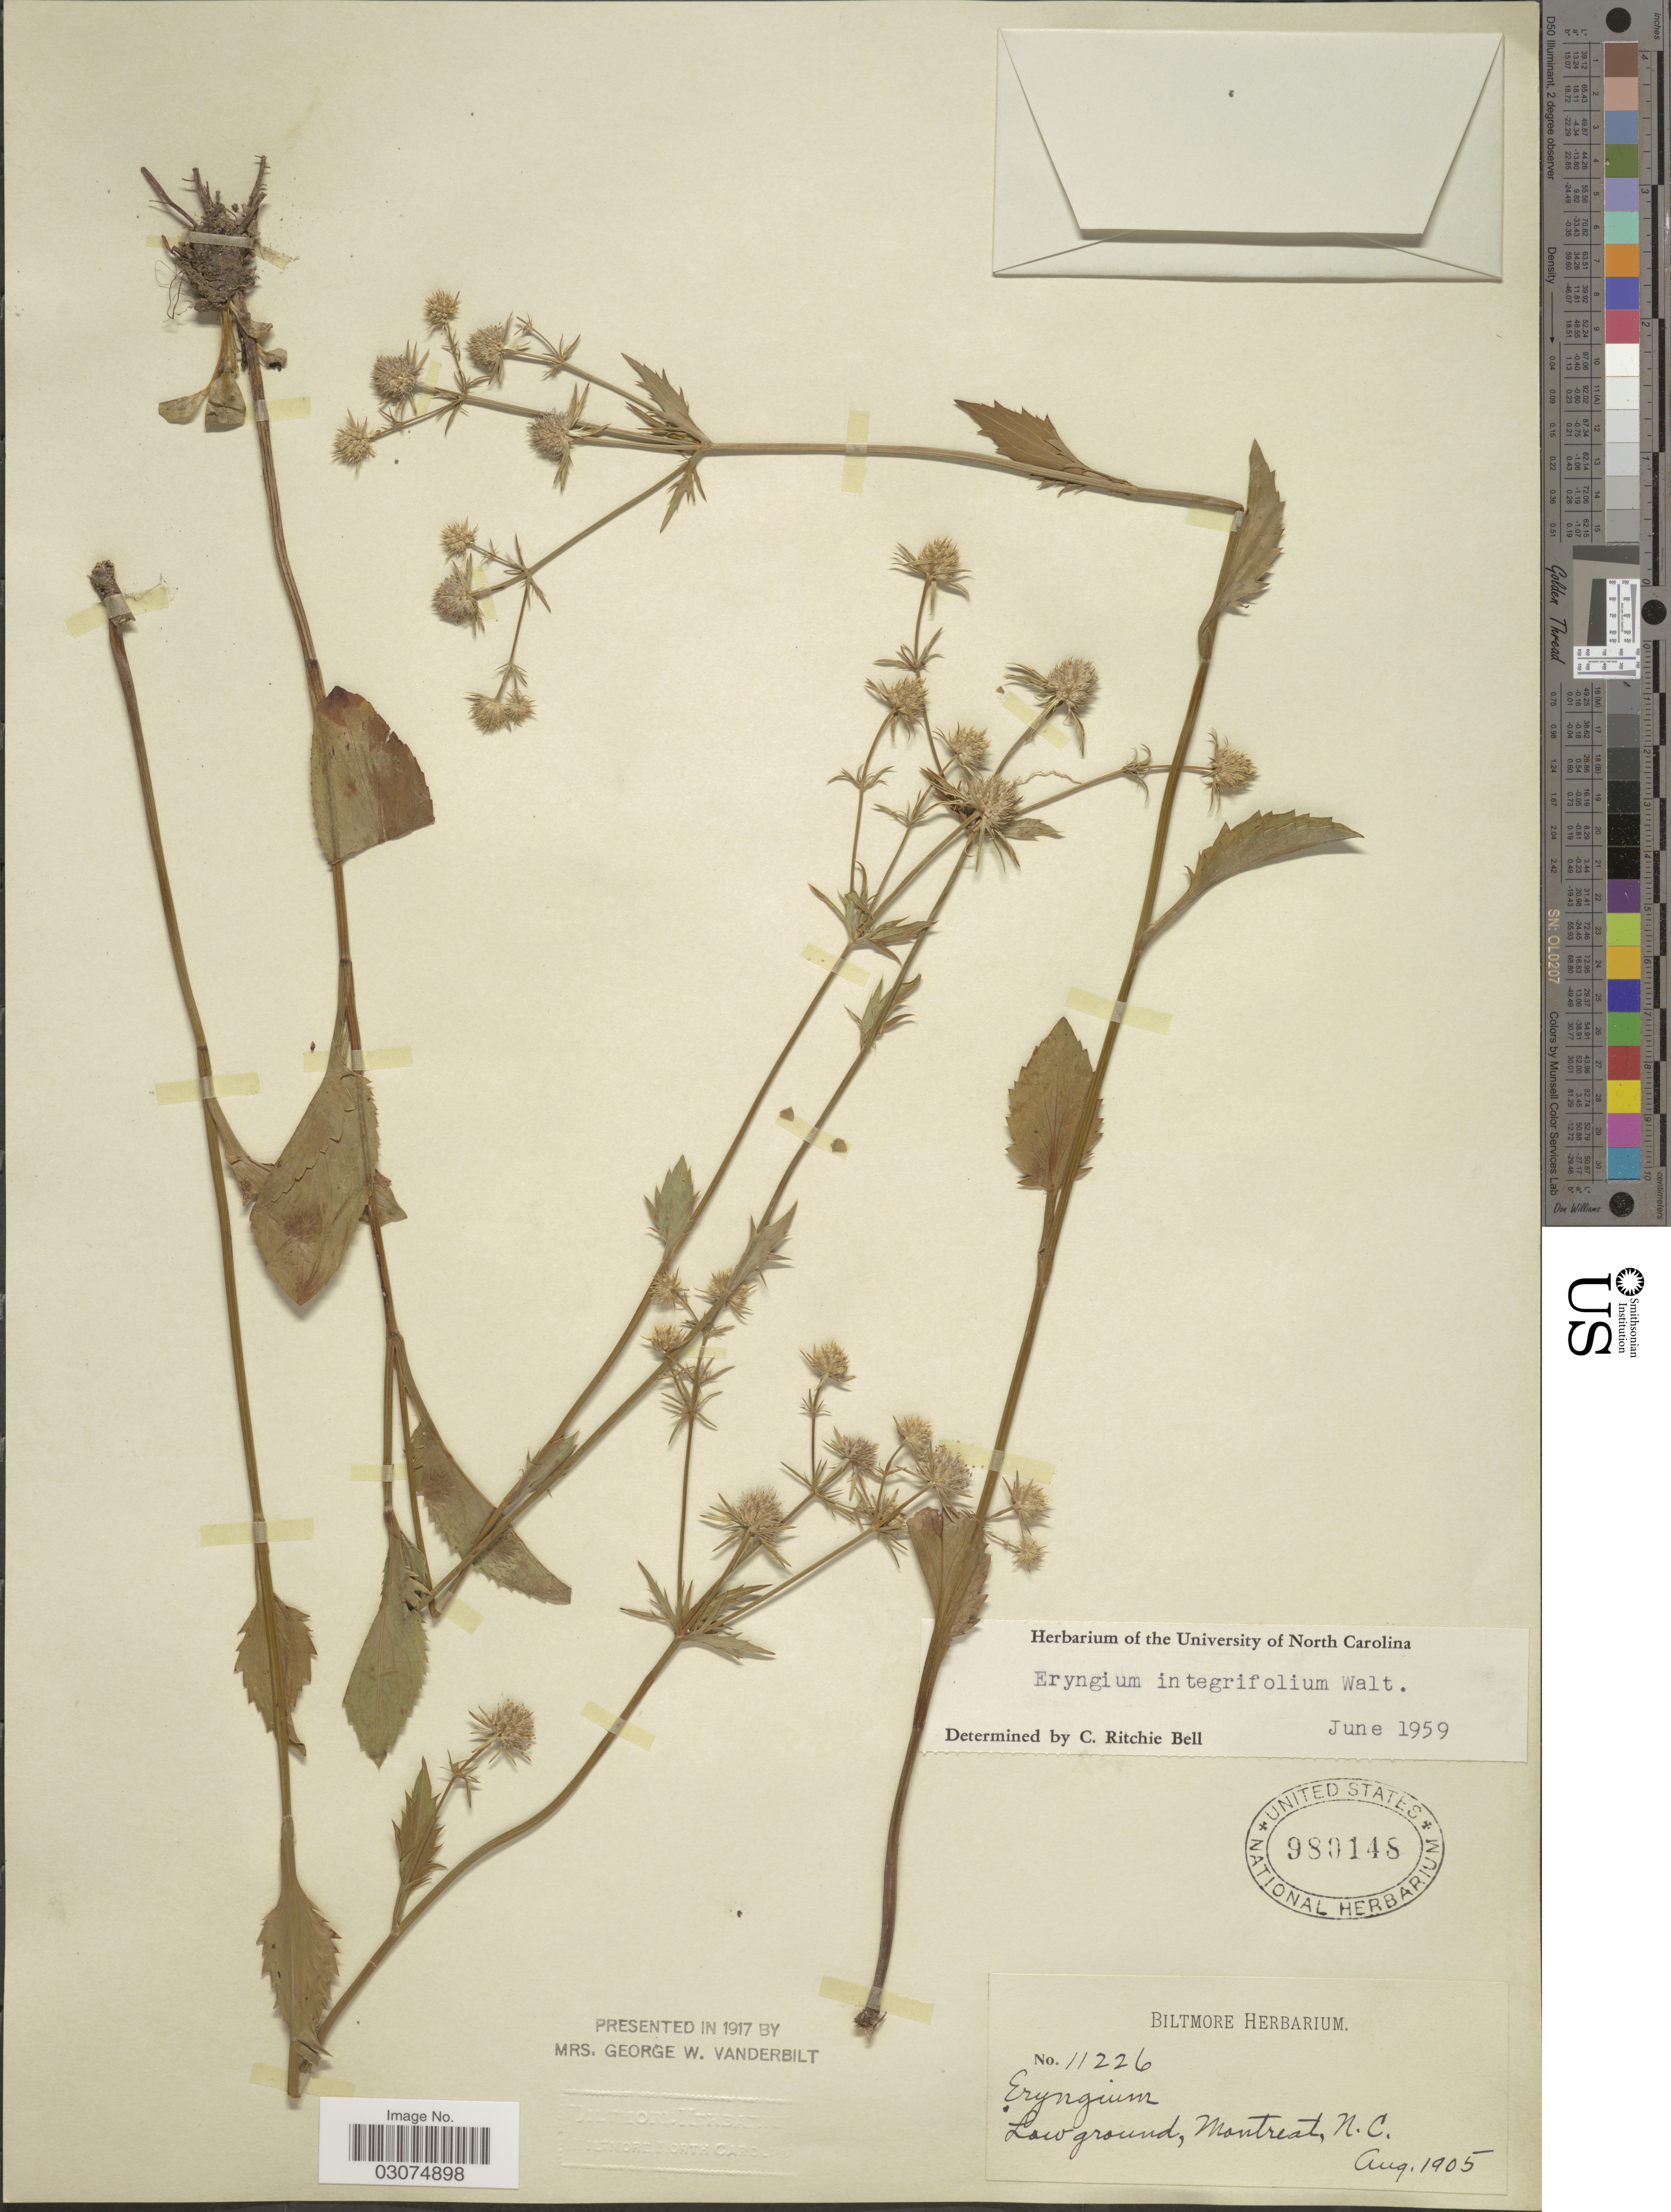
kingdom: Plantae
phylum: Tracheophyta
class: Magnoliopsida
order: Apiales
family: Apiaceae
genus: Eryngium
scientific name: Eryngium integrifolium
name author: Walter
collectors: ex herb. Biltmore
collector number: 11226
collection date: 1905-08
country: United States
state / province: North Carolina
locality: Low ground, Montreat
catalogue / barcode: US 980148